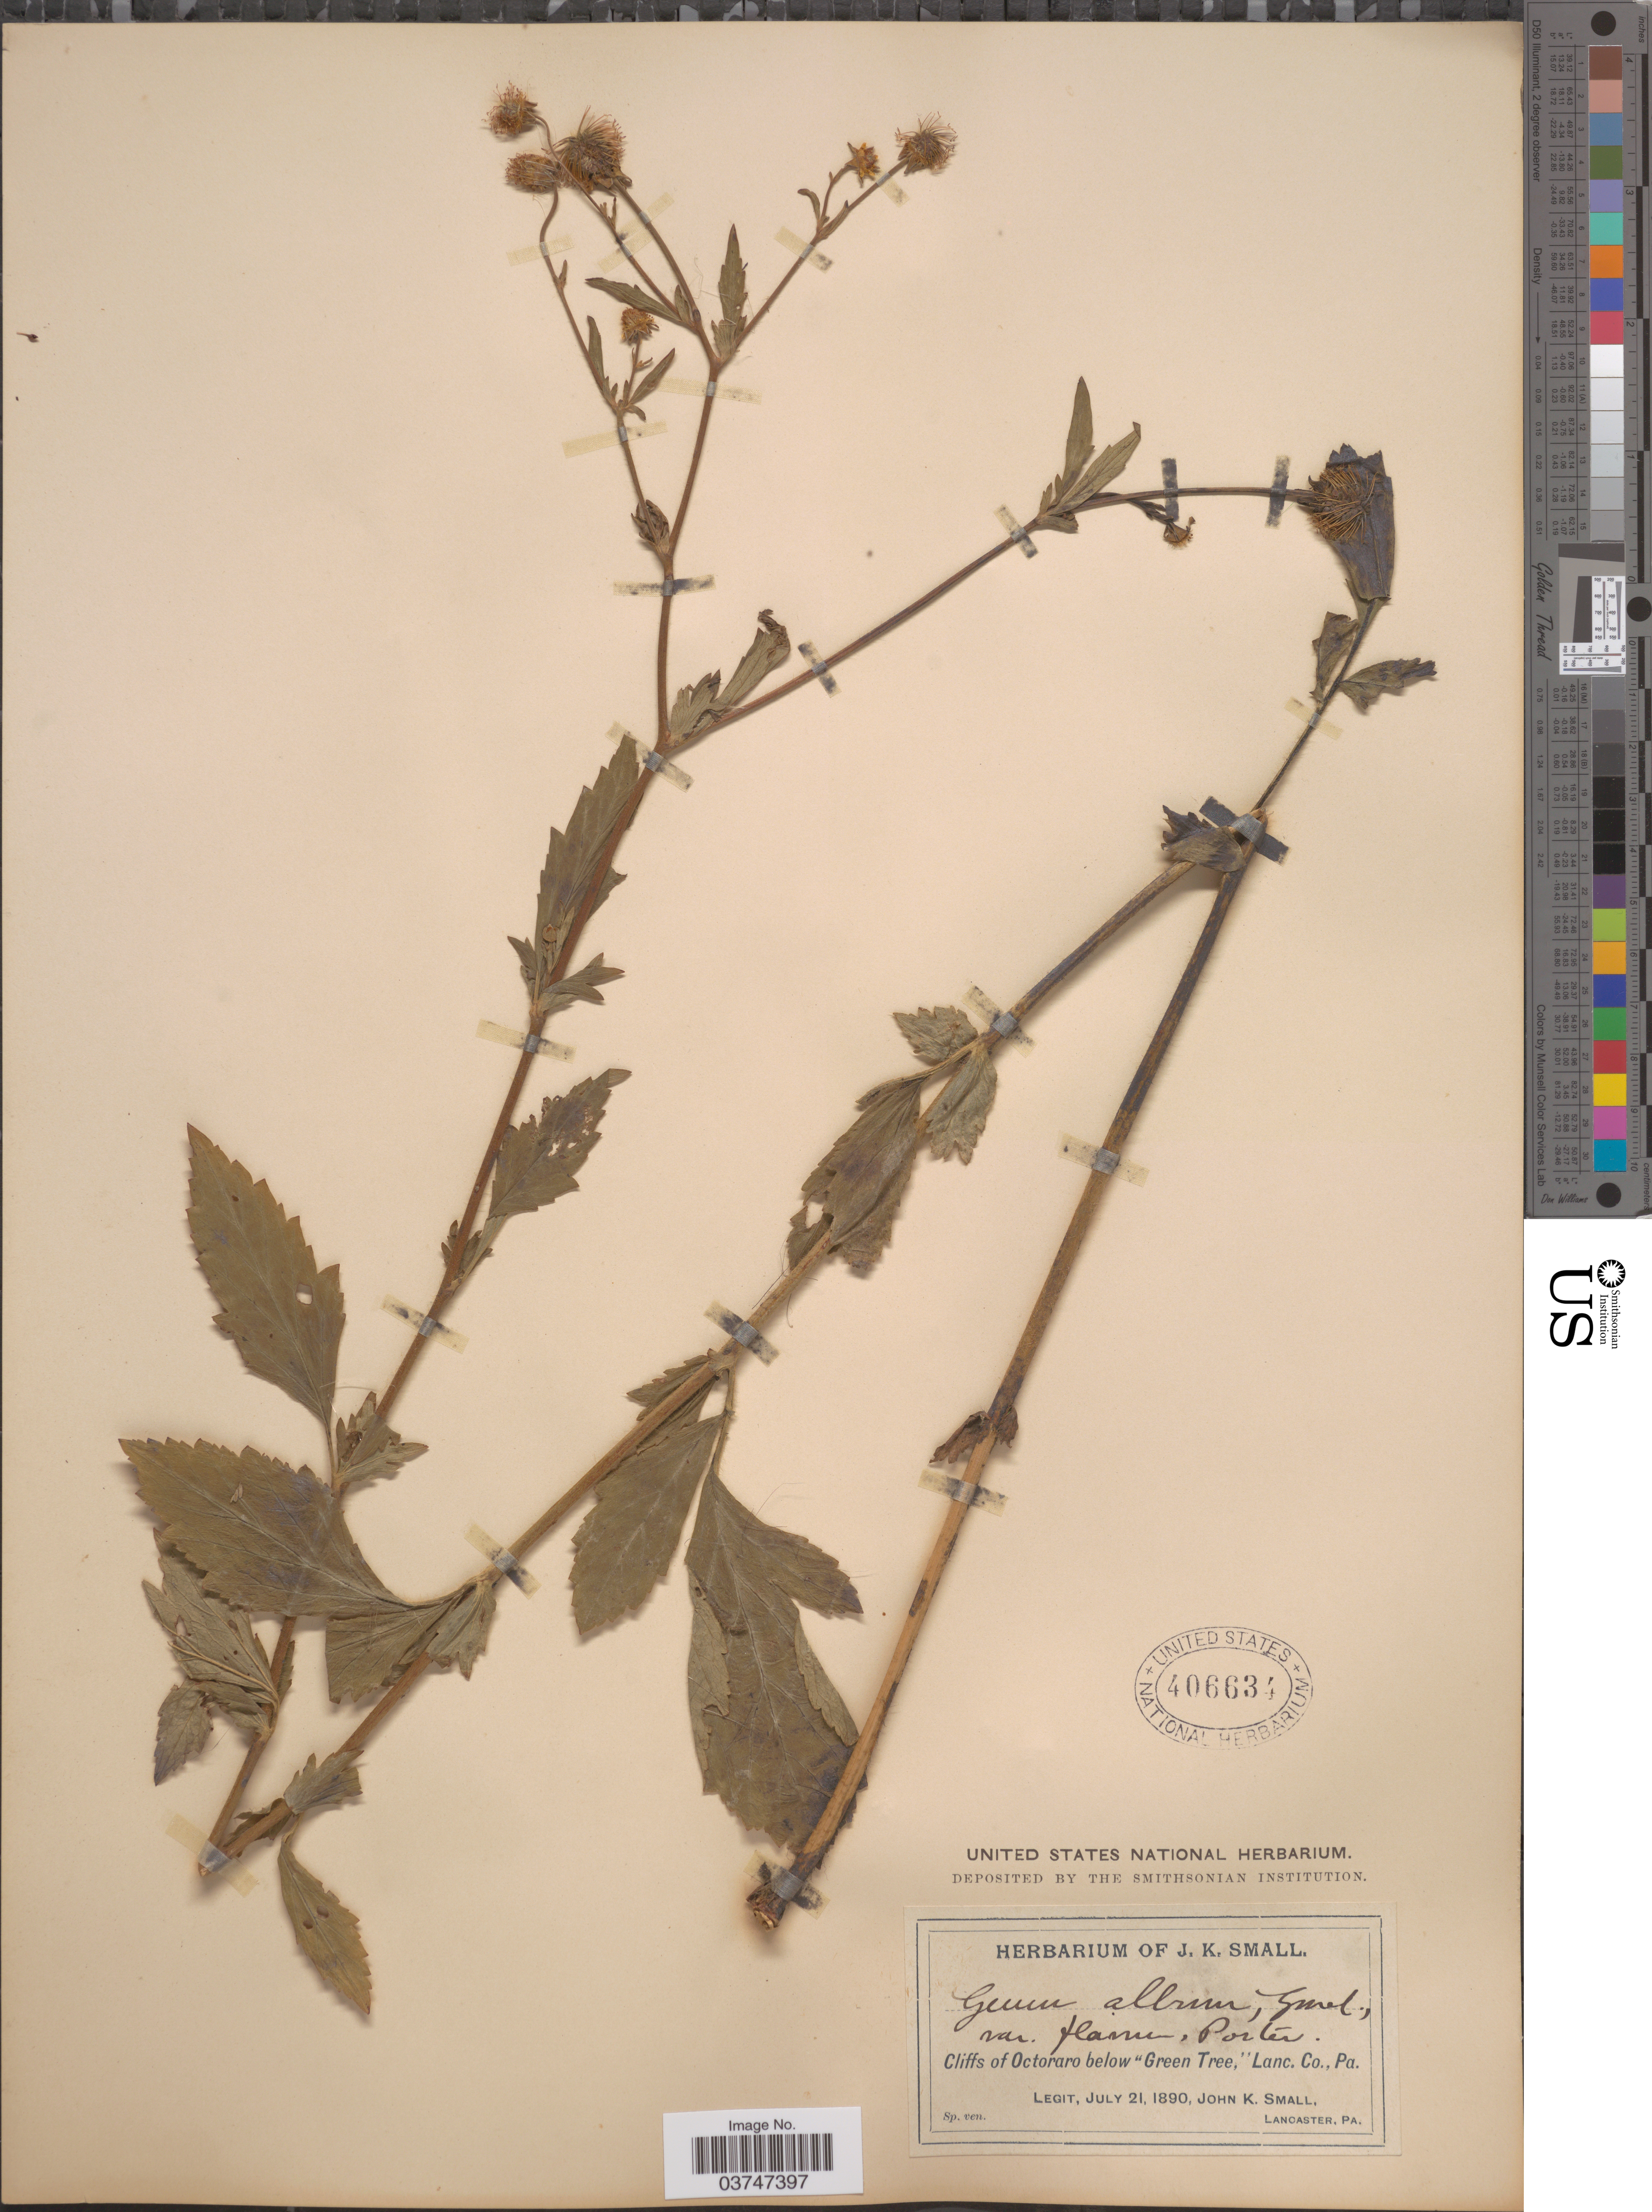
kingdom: Plantae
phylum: Tracheophyta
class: Magnoliopsida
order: Rosales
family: Rosaceae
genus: Geum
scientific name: Geum hirsutum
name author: Muhl. ex Link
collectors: J. K. Small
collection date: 1890-07-21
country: United States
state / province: Pennsylvania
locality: Cliffs of Octorara below "Green Tree," Lanc. Co.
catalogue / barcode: US 406634